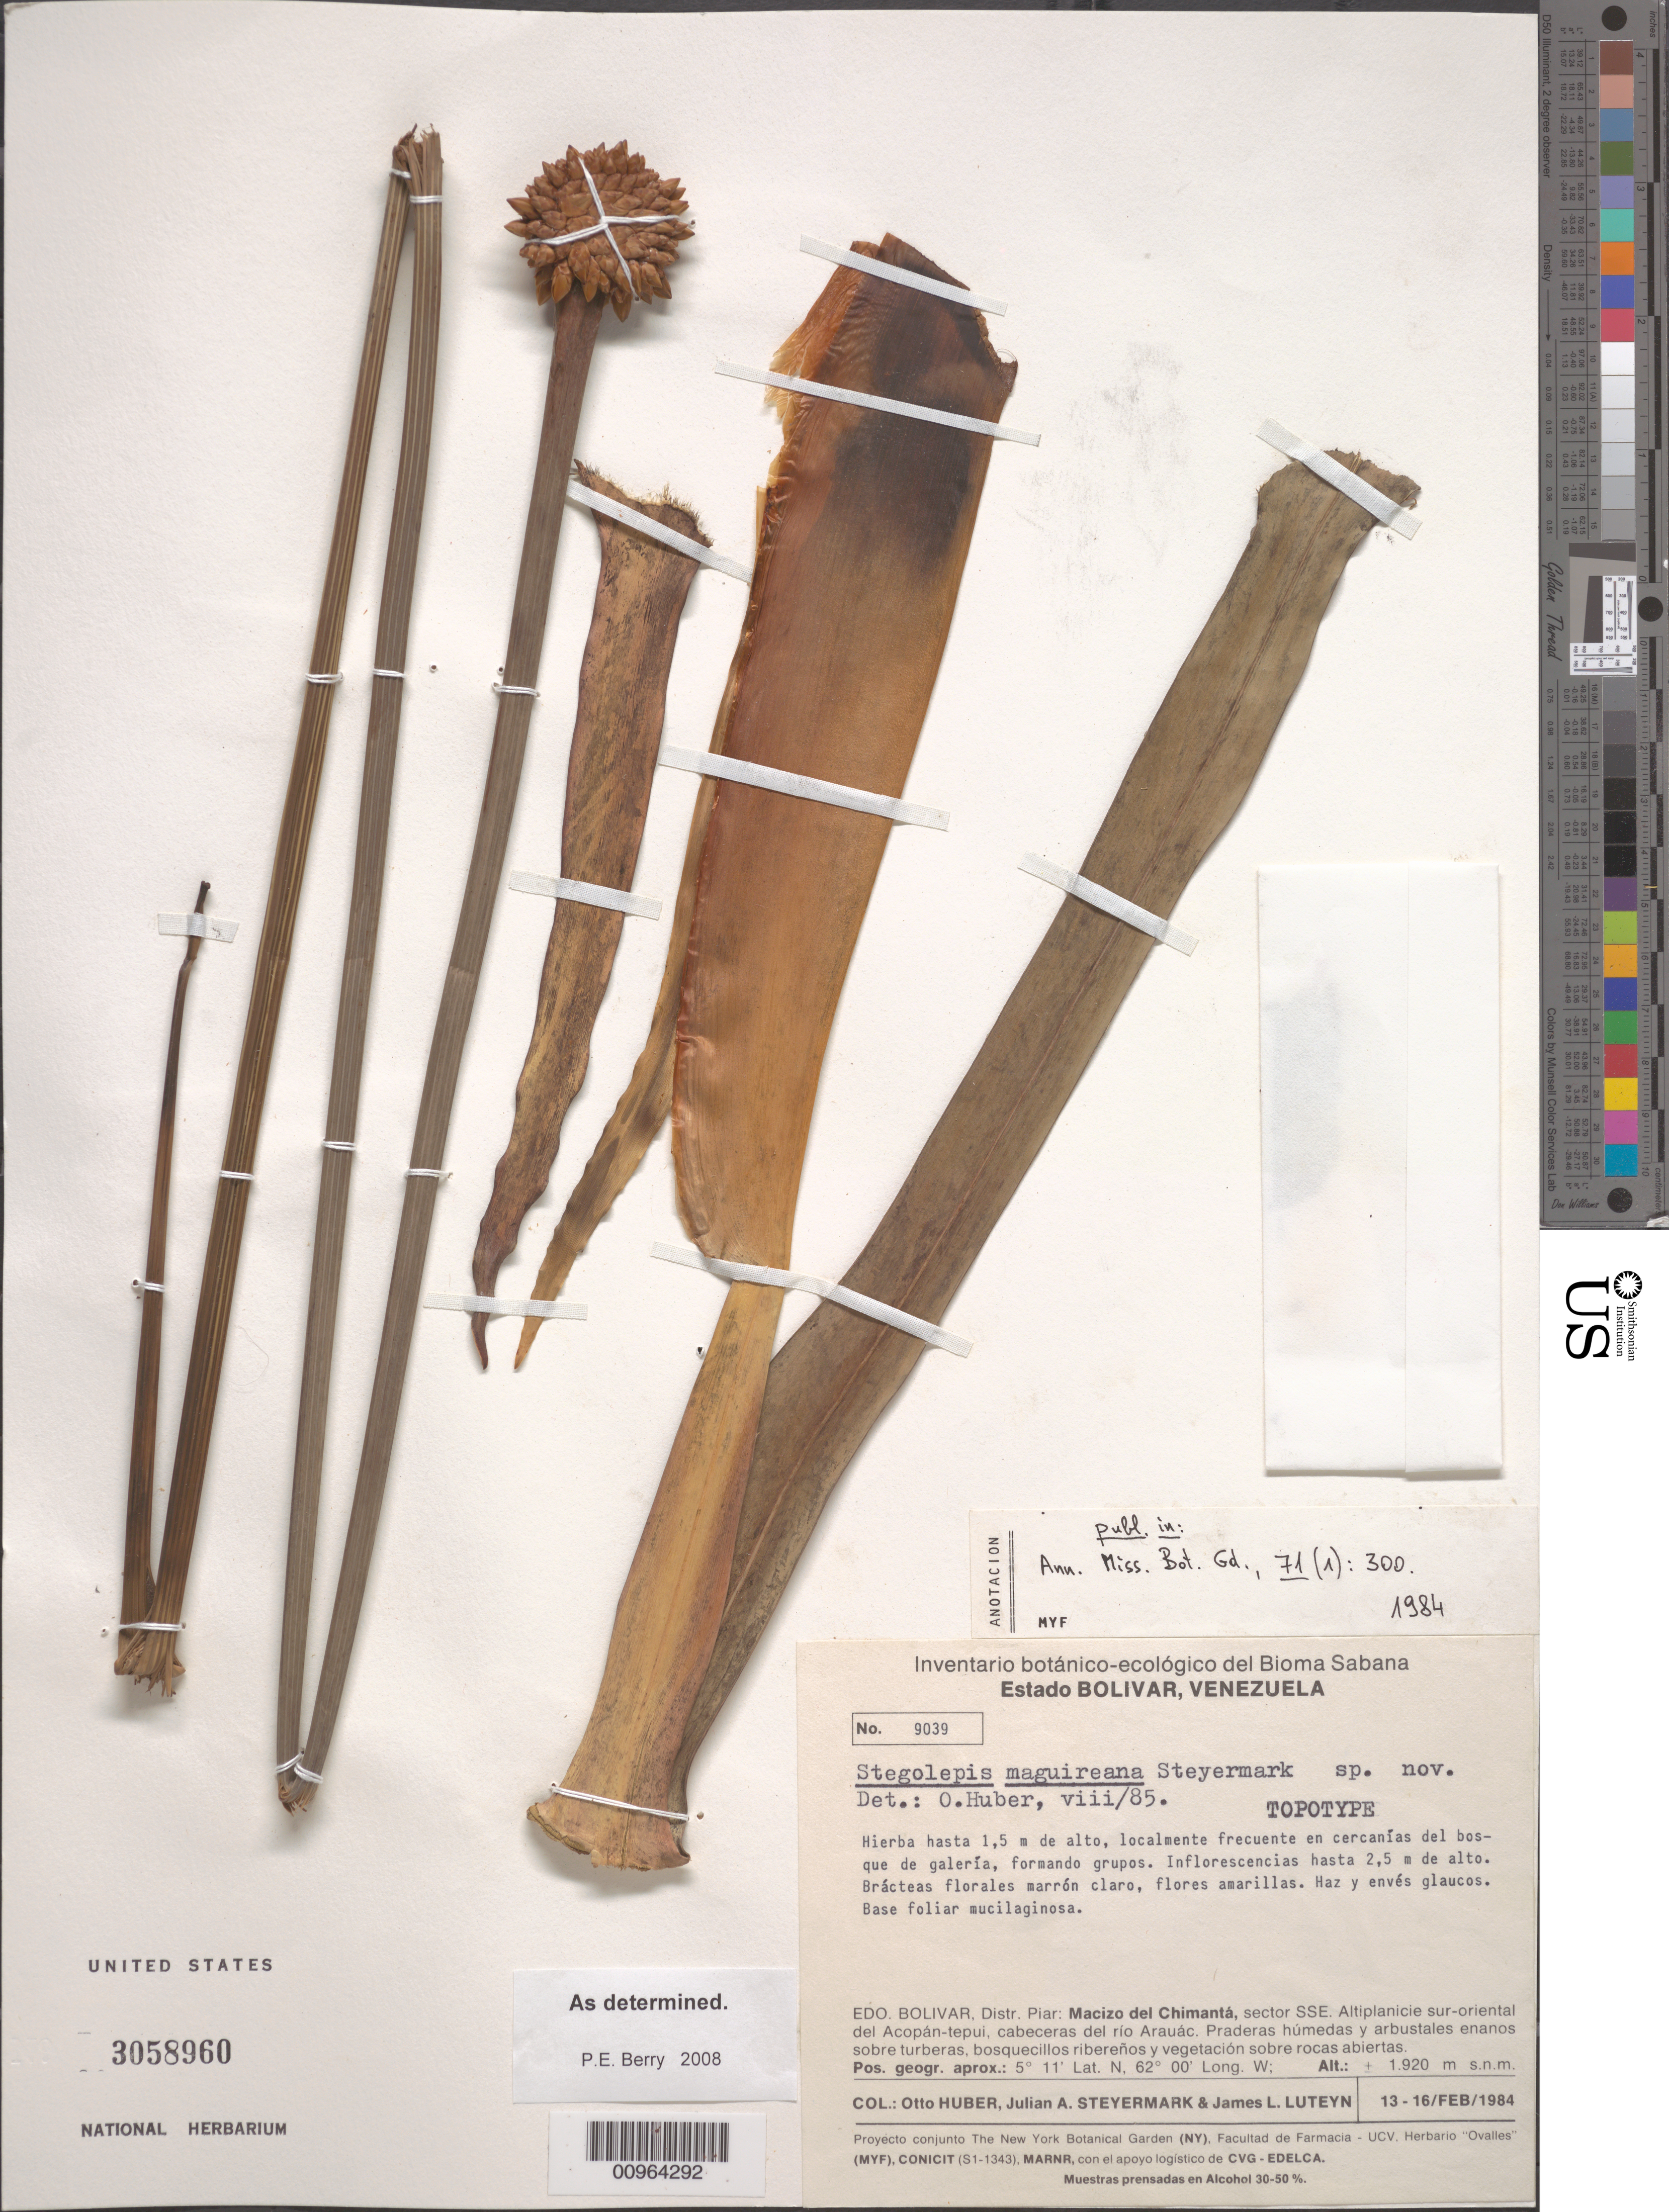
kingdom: Plantae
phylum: Tracheophyta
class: Liliopsida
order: Poales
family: Rapateaceae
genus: Stegolepis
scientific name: Stegolepis maguireana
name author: Steyerm.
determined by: Berry, P. E., (WIS), University of Wisconsin - Madison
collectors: O. Huber, J. Steyermark & J. L. Luteyn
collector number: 9039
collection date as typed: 13-Feb-84 to 16-Feb-84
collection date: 1984-02-13/1984-02-16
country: Venezuela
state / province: Bolívar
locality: Dist. Macizo del Chimantá, sector SSE, altiplanicie sur oriental del Acopántepuí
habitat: Praderas húmedas y arabustales enanos sobre turberas, bosquecillos riberenos y veg sobre rocas abiertas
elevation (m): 1920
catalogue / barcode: US 3058960